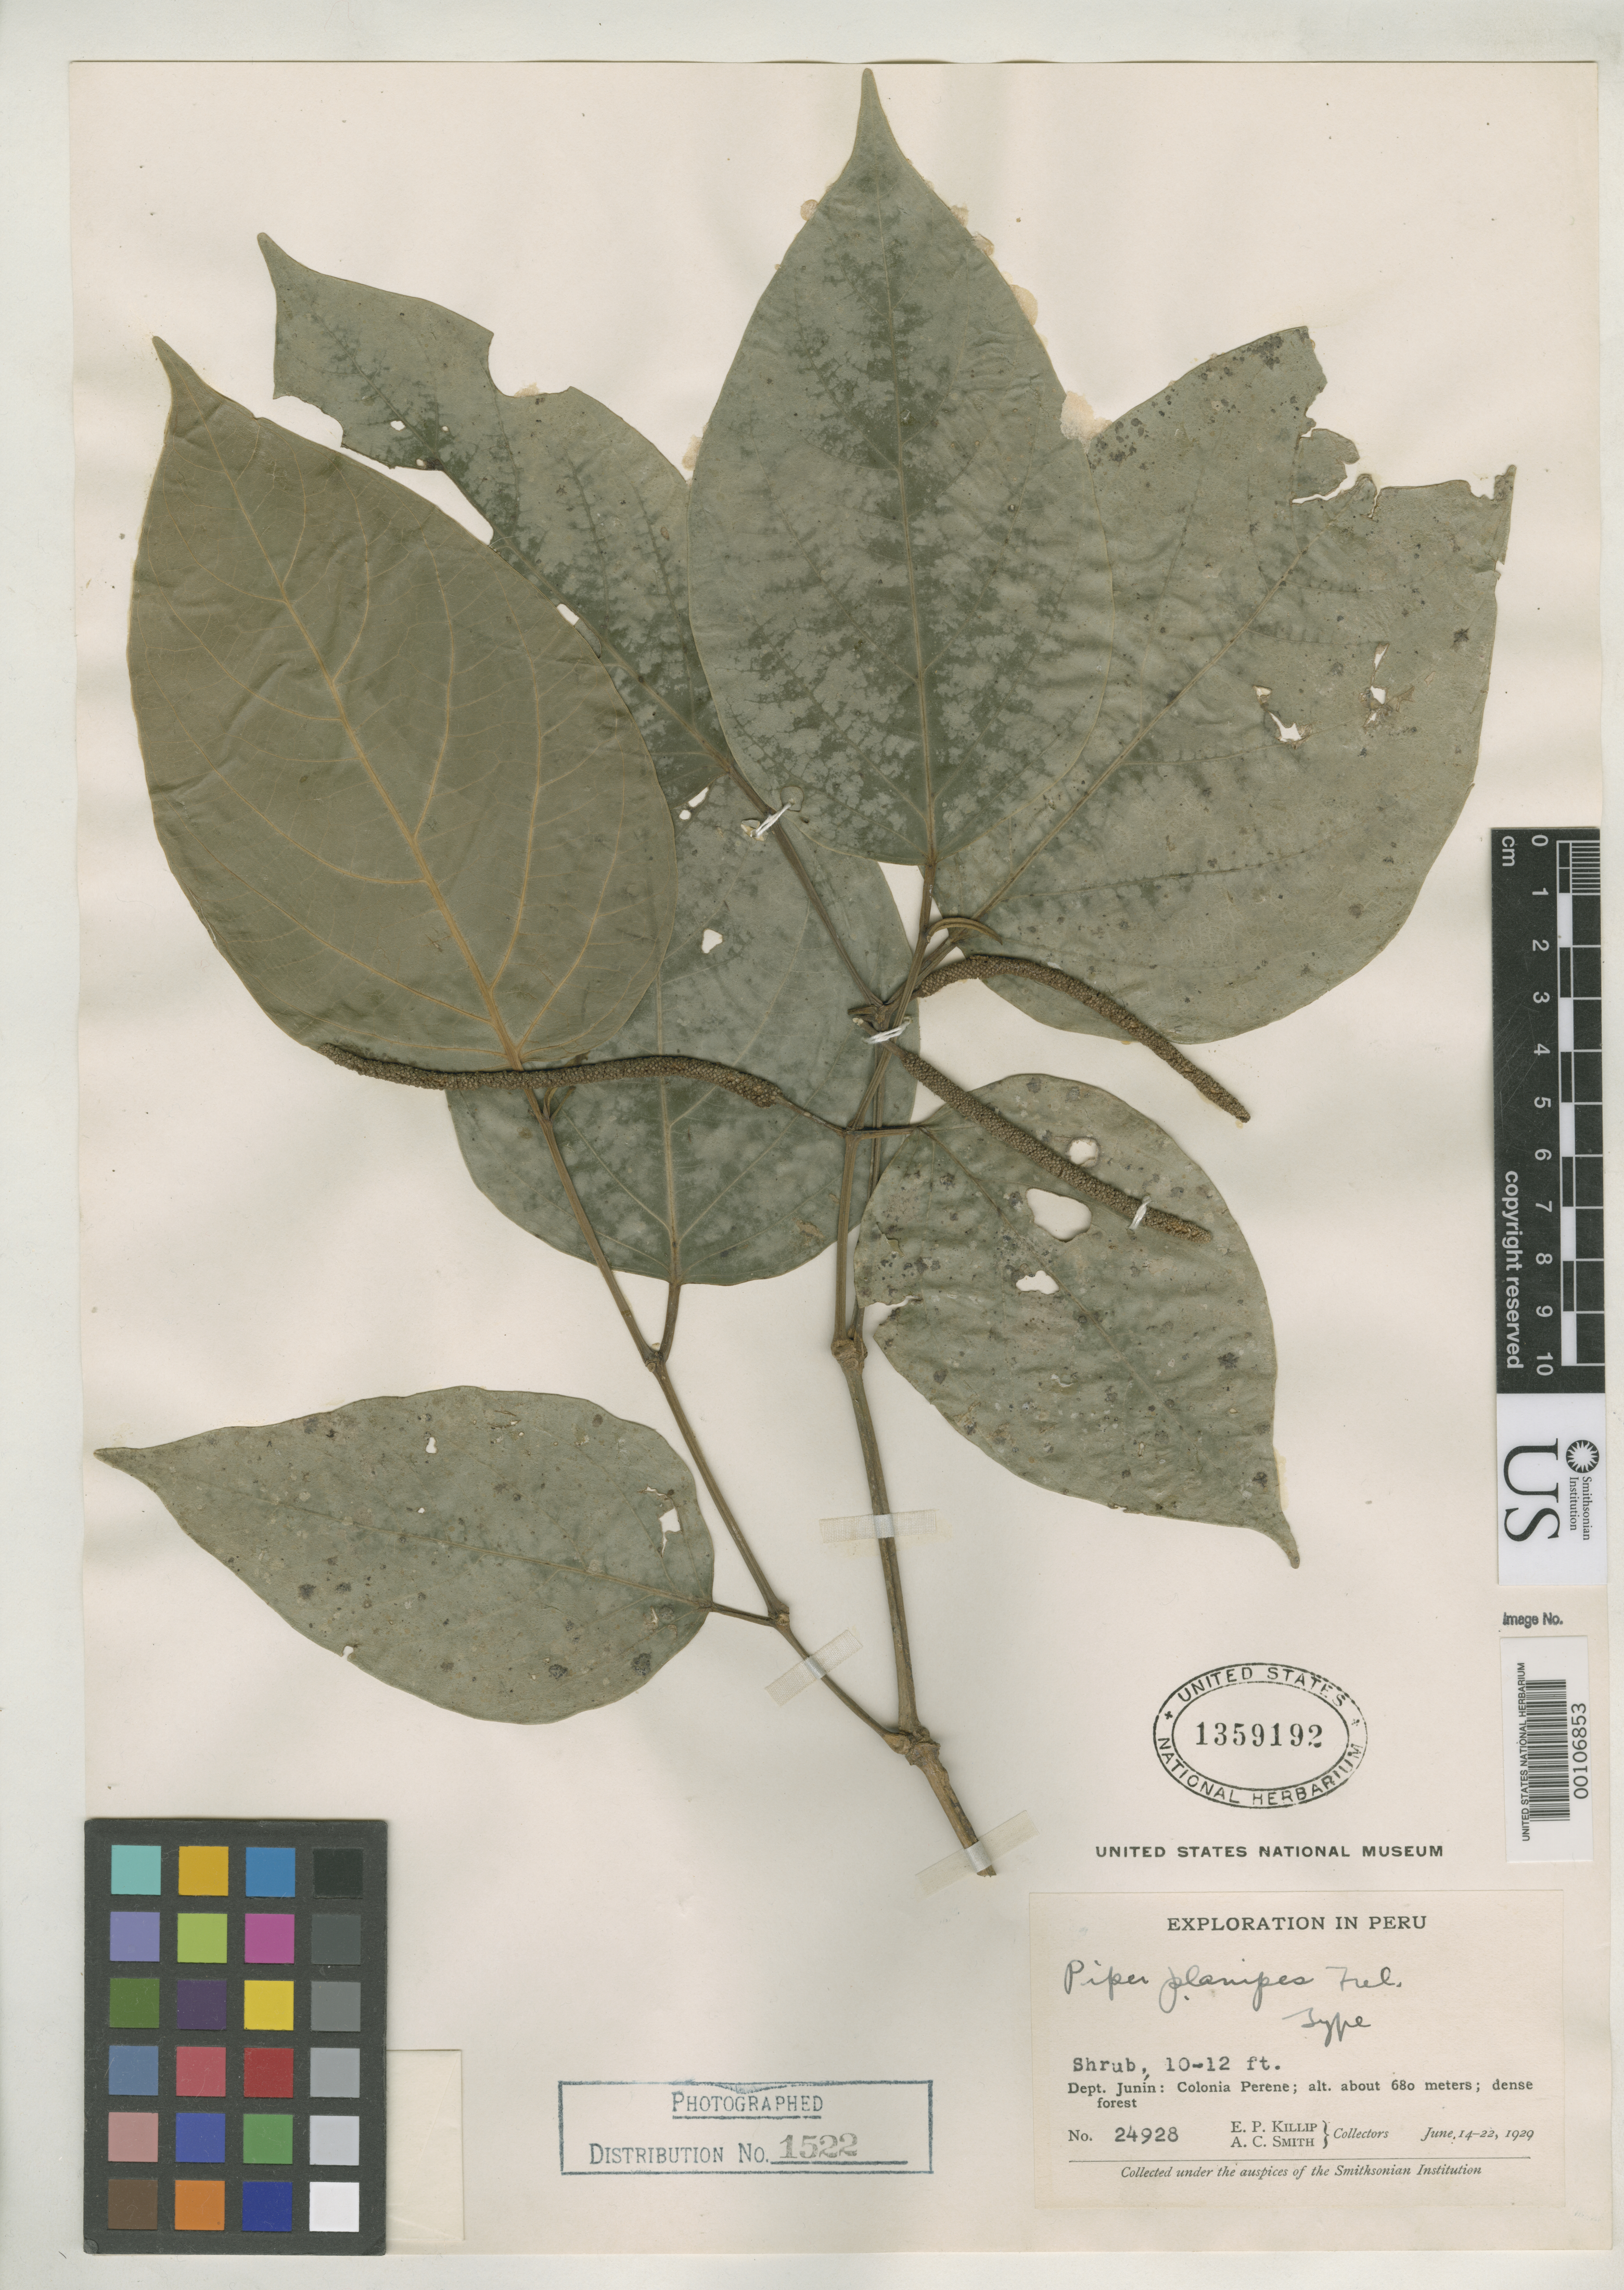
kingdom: Plantae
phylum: Tracheophyta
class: Magnoliopsida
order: Piperales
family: Piperaceae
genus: Piper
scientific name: Piper planipes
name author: Trel. in J.F. Macbr.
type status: Holotype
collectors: E. P. Killip & A. C. Smith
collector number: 24928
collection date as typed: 14 Jun 1929 to 22 Jun 1929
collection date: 1929-06-14/1929-06-22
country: Peru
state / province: Junín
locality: Colonia Perene.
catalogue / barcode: US 1359192